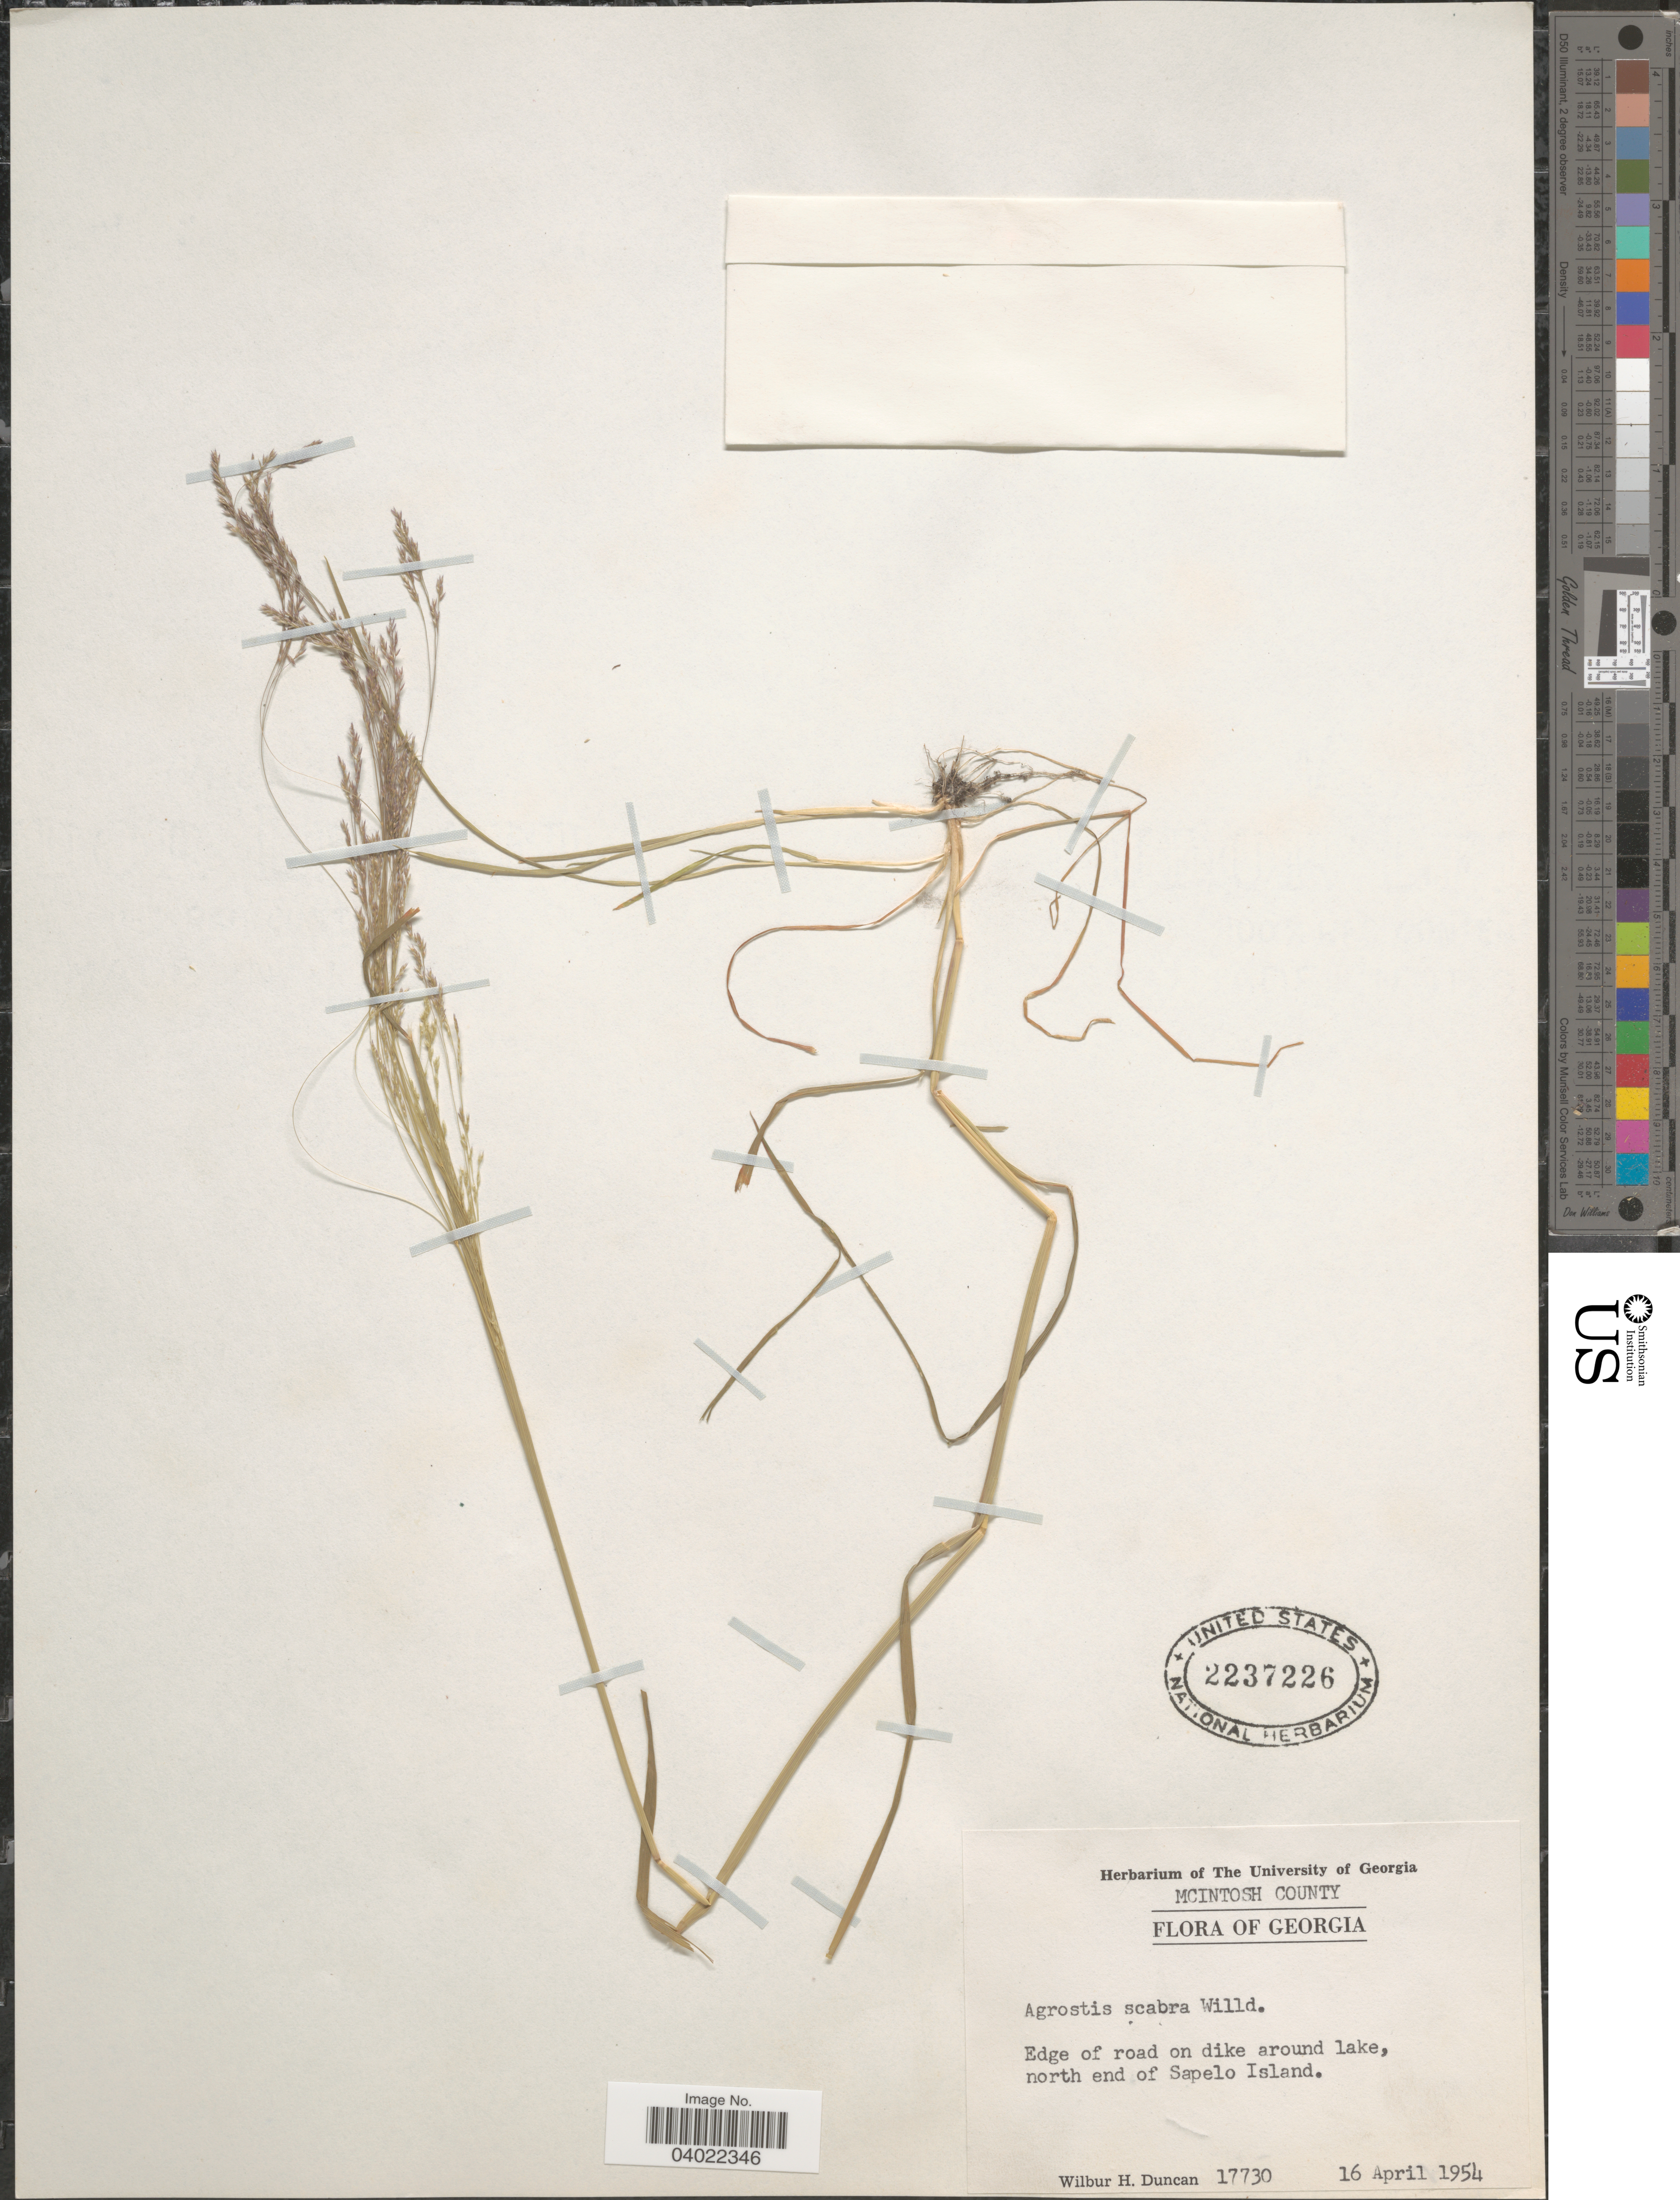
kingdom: Plantae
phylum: Tracheophyta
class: Liliopsida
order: Poales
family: Poaceae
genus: Agrostis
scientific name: Agrostis scabra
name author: Willd.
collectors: W. H. Duncan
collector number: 17730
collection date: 1954-04-16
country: United States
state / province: Georgia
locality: Mcintosh County. Edge of road on dike around lake, north end of Sapelo Island.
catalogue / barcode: US 2237226